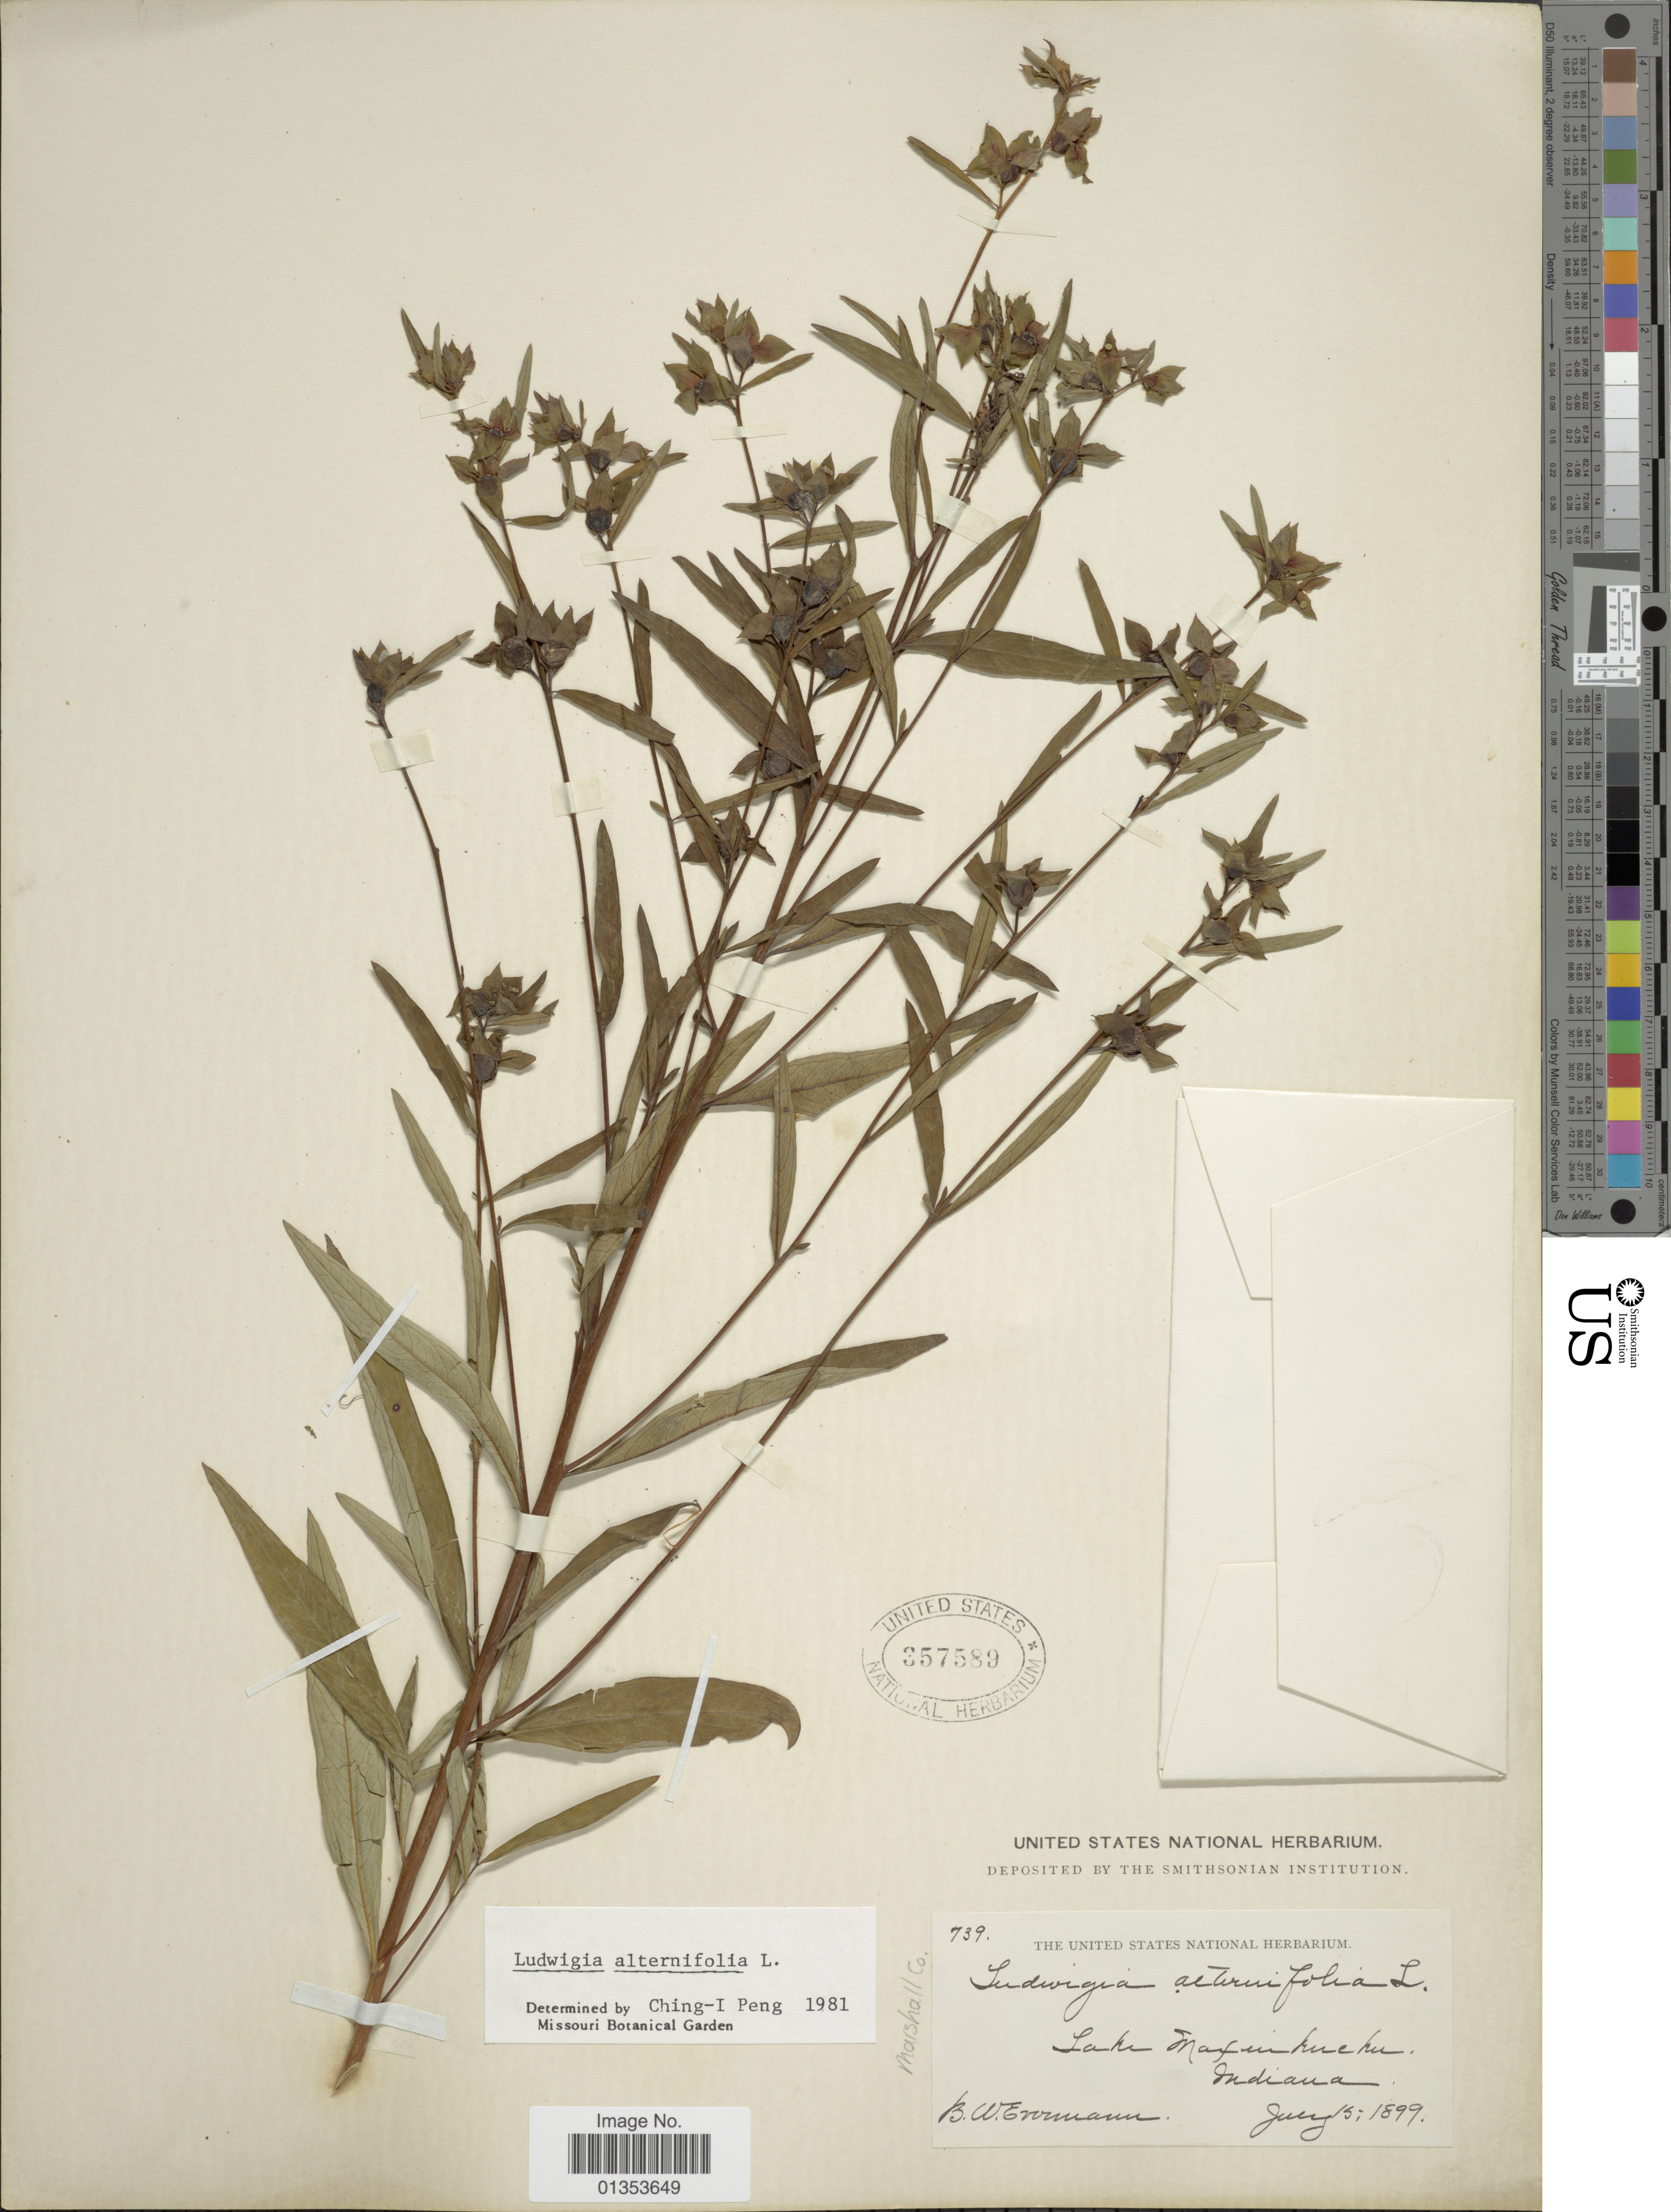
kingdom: Plantae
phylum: Tracheophyta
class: Magnoliopsida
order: Myrtales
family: Onagraceae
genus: Ludwigia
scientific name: Ludwigia alternifolia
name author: L.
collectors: B. Eromann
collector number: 739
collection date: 1899-07-15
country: United States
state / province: Indiana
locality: Lake Maxinkuckee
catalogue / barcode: US 357589